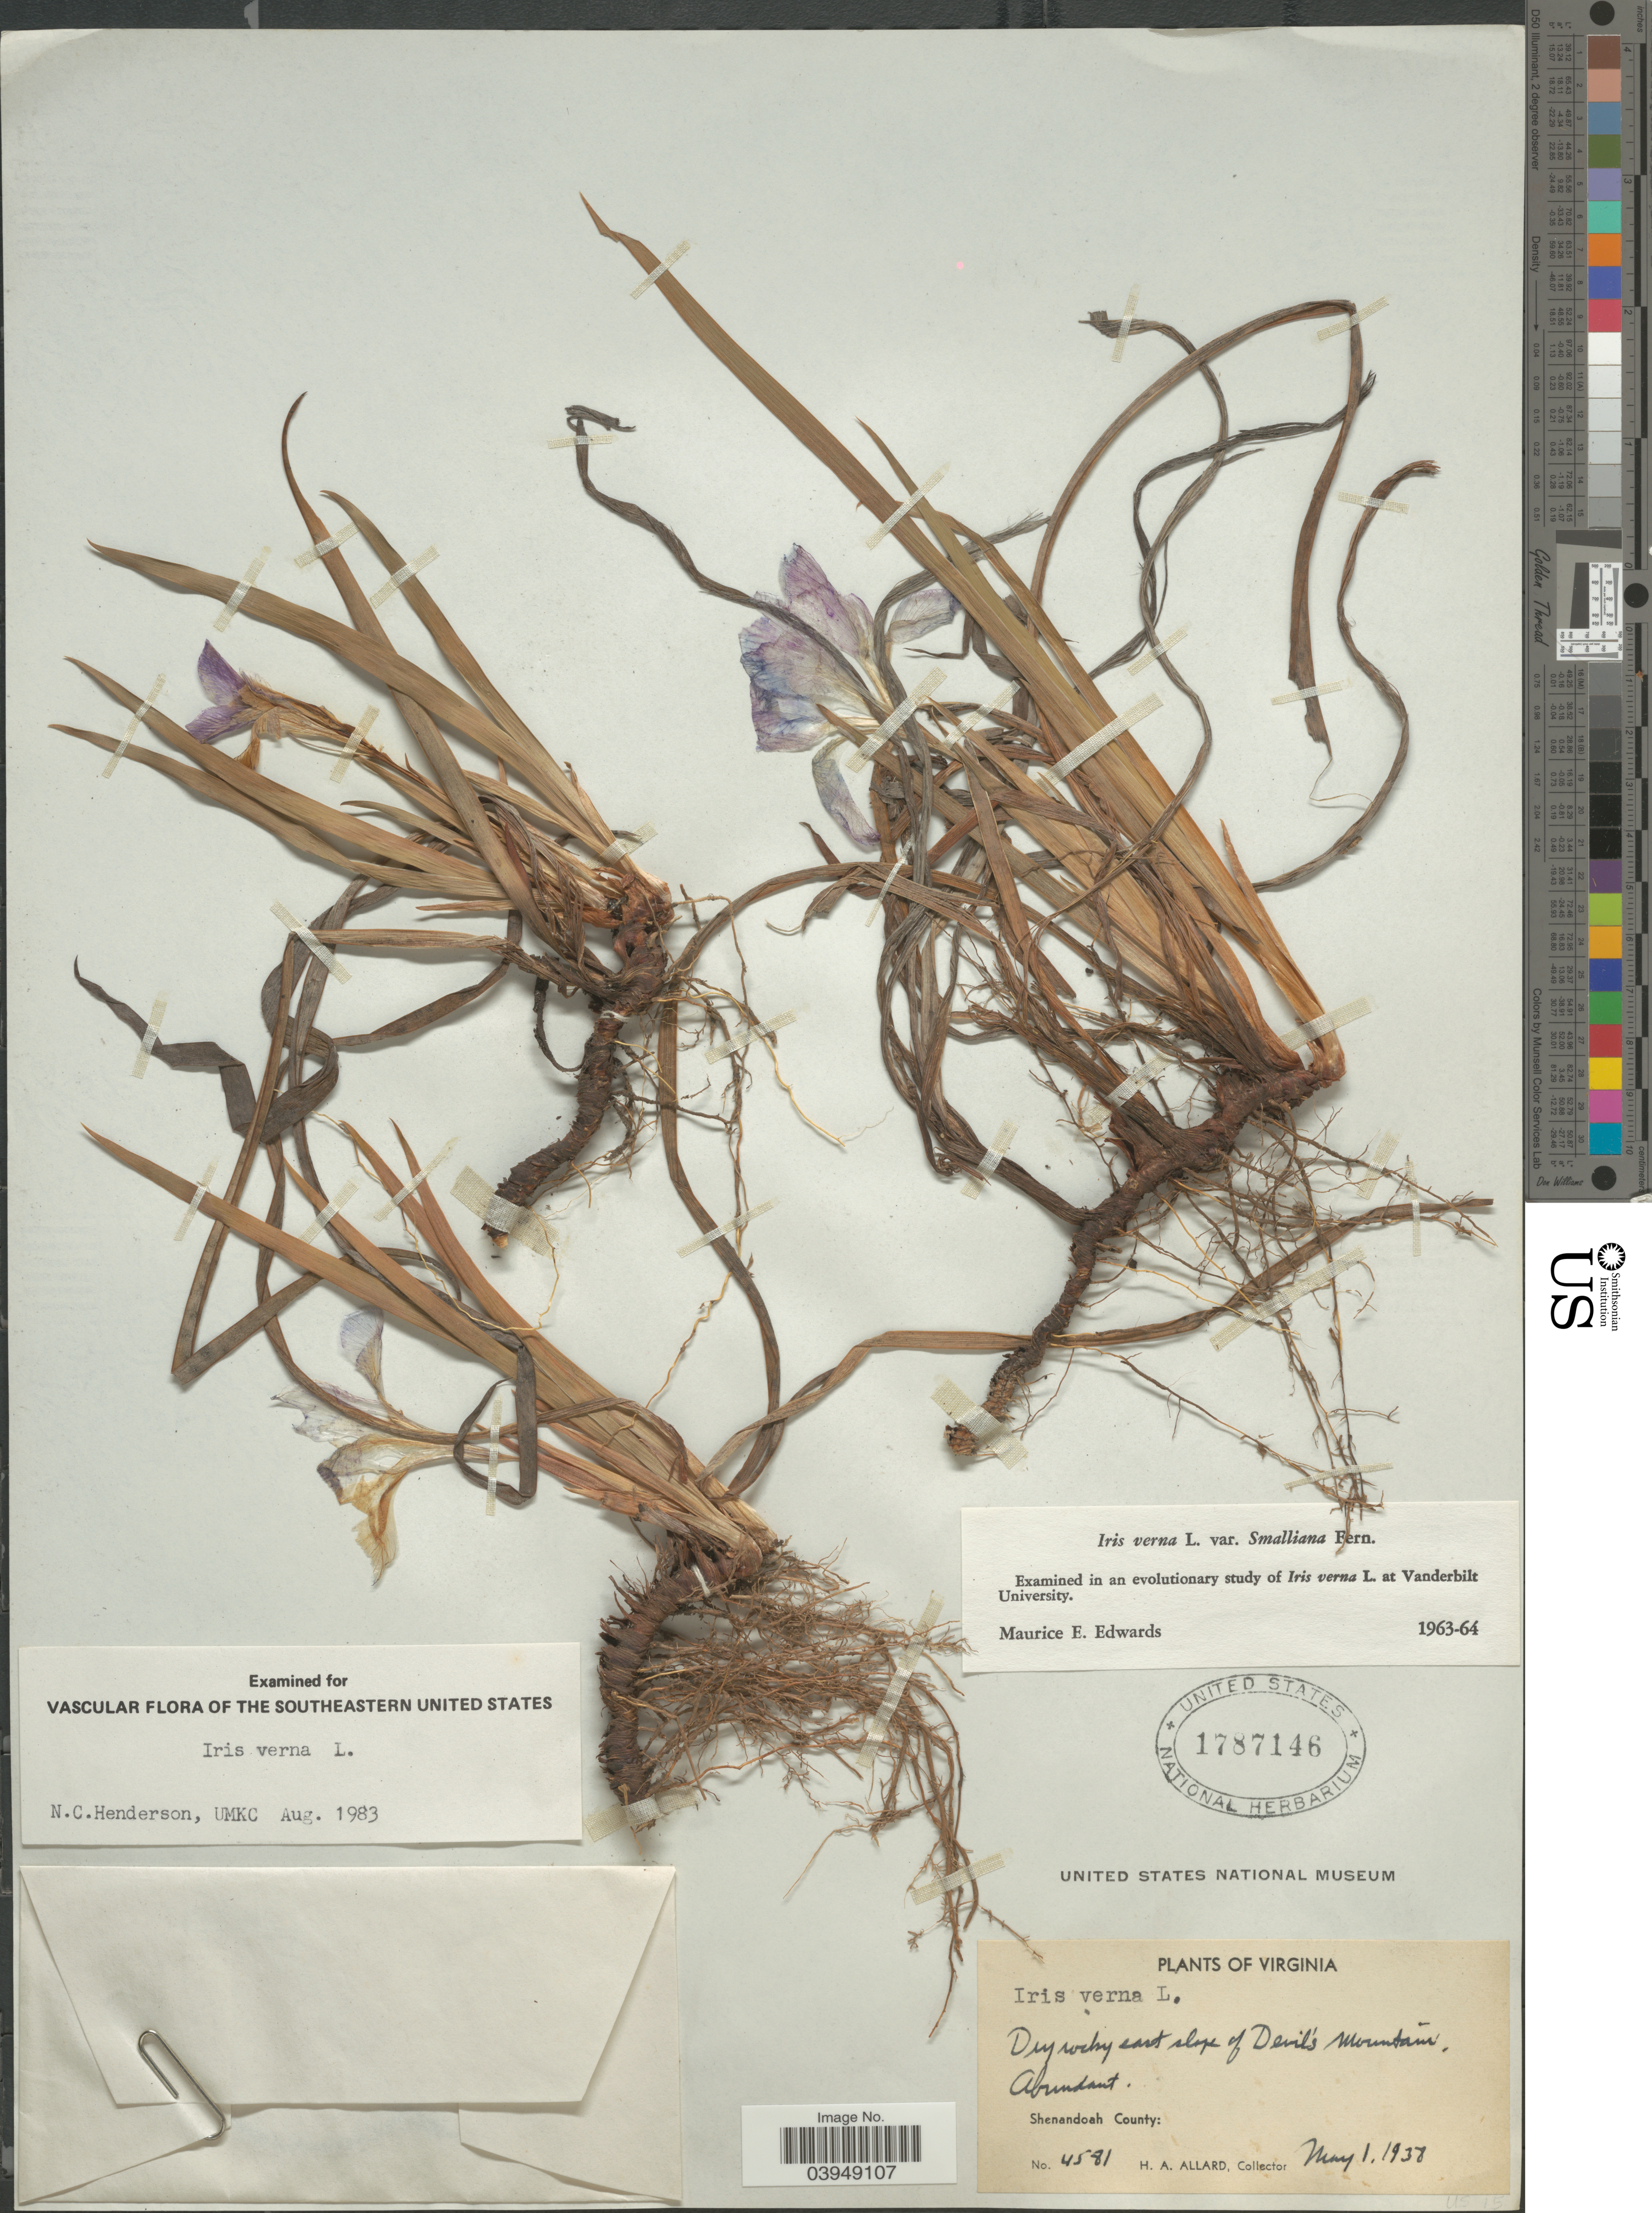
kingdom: Plantae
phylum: Tracheophyta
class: Liliopsida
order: Asparagales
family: Iridaceae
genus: Iris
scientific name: Iris verna var. smalliana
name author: Fernald ex M.E. Edwards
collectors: H. A. Allard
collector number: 4581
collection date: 1938-05-01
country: United States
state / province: Virginia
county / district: Shenandoah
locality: Dry rocky east slope of Devil's Mountain. Shenandoah County.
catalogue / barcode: US 1787146